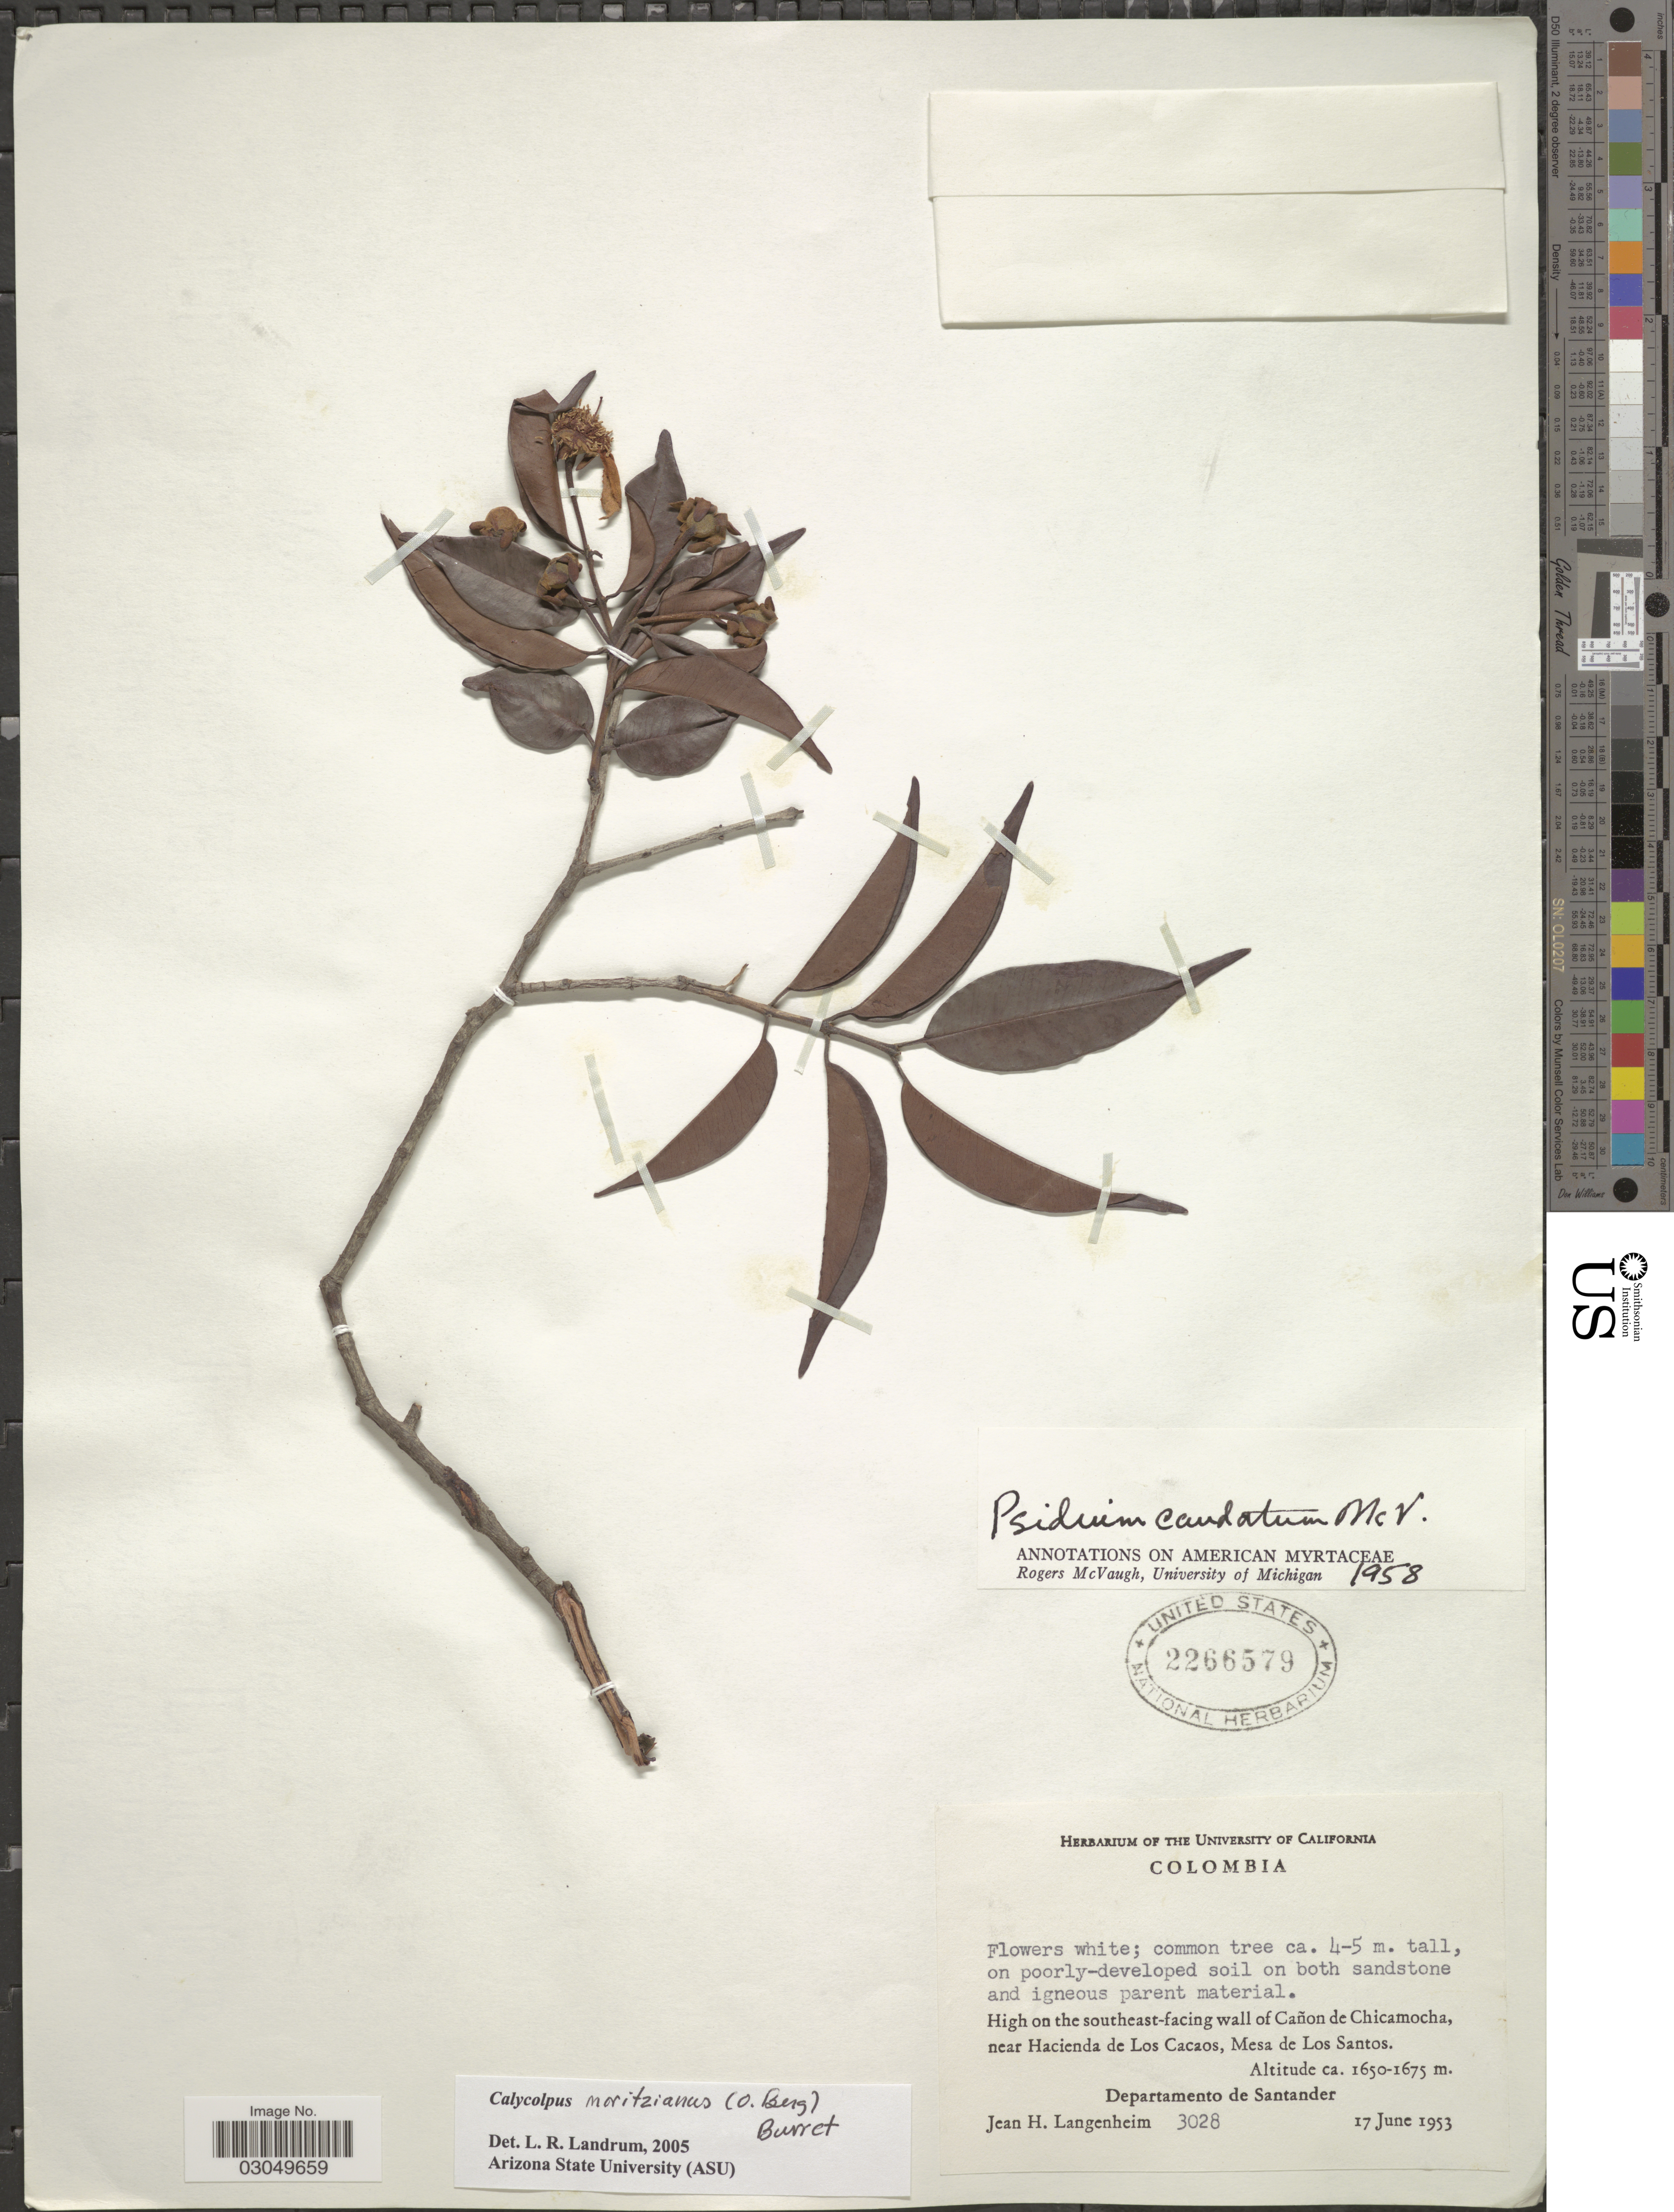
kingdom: Plantae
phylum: Tracheophyta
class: Magnoliopsida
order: Myrtales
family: Myrtaceae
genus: Calycolpus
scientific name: Calycolpus moritzianus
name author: (O. Berg) Burret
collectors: J. H. Langenheim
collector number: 3028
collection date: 1953-06-17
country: Colombia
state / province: Santander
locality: High on the southeast-facing wall of Cañon de Chicamocha, near Hacienda de Los Cacos, Mesa de Los Santos. Departamento de Santander.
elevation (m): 1650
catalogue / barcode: US 2266579